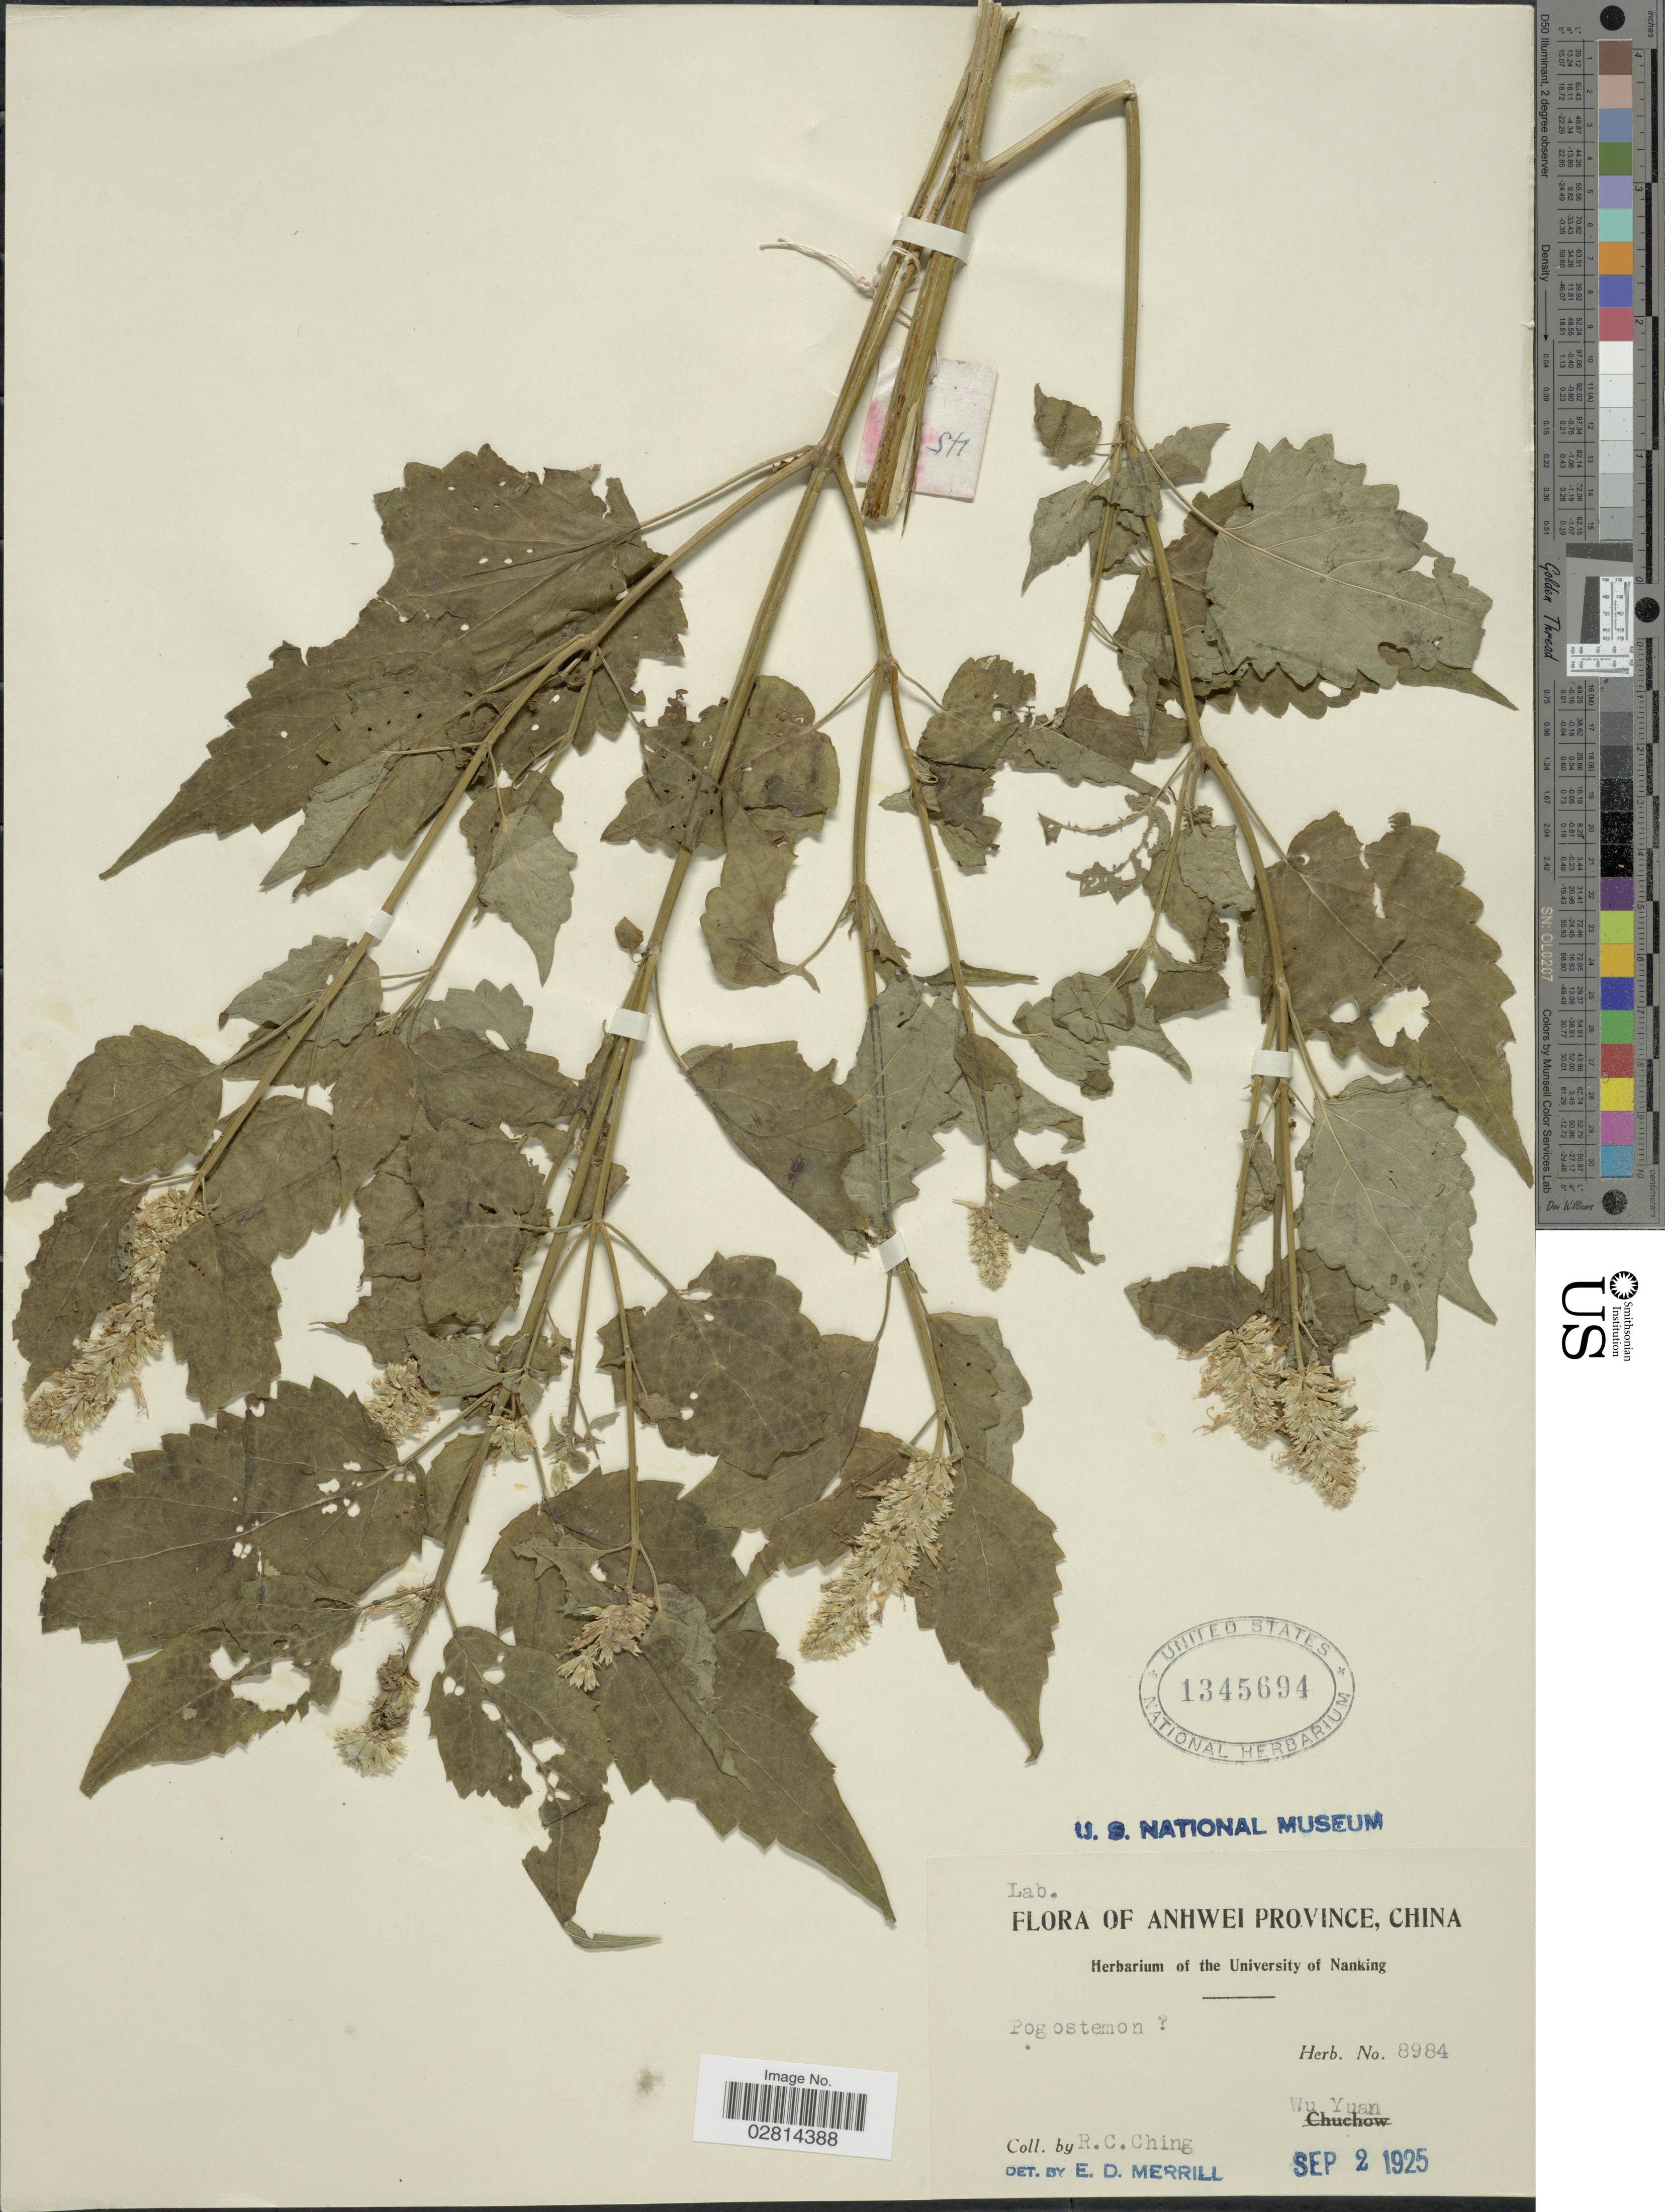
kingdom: Plantae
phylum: Tracheophyta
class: Magnoliopsida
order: Lamiales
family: Lamiaceae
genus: Pogostemon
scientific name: Pogostemon sp.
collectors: R. C. Ching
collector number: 8984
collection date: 1925-09-02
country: China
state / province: Anhui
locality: Anhwei Province. Wu Yuan.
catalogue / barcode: US 1345694